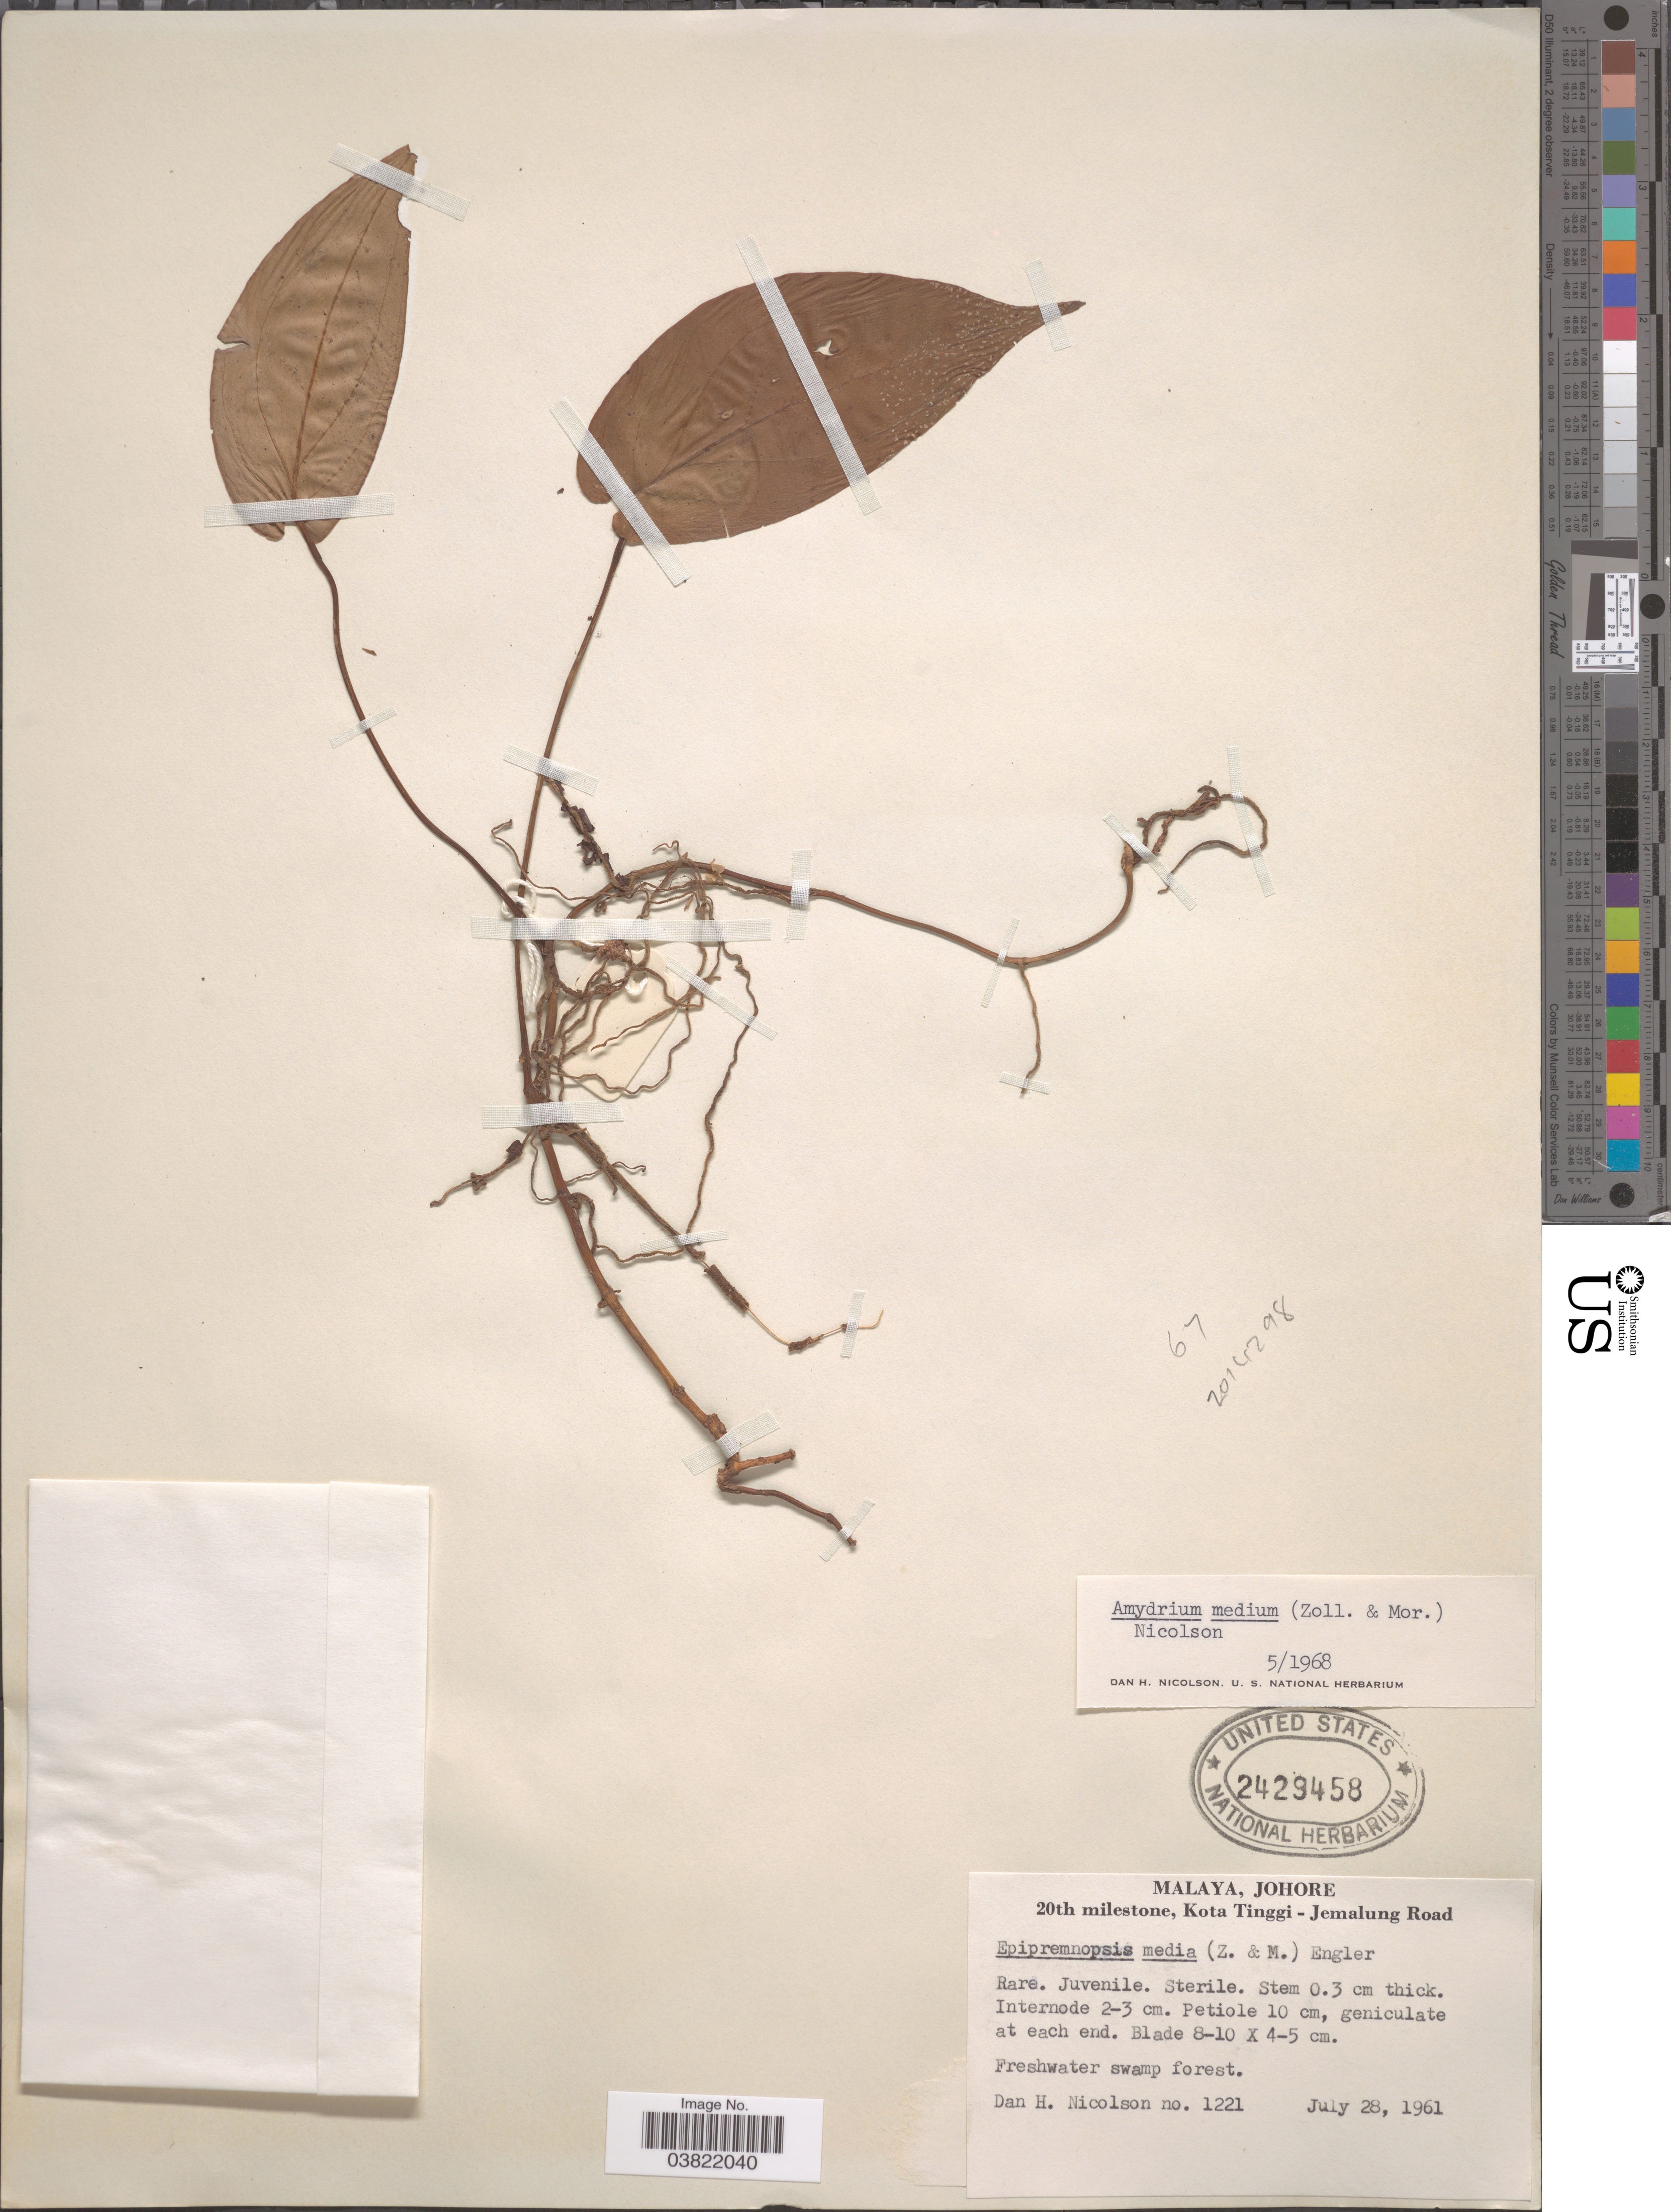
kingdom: Plantae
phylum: Tracheophyta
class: Liliopsida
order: Alismatales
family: Araceae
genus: Amydrium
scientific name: Amydrium medium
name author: (Zoll. & Moritzi) Nicolson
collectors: D. H. Nicolson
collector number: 1221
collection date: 1961-07-28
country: Malaysia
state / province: Johor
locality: Malaya, Johore, 20th milestone, Kota Tinggi - Jemalung Road.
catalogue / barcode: US 2429458